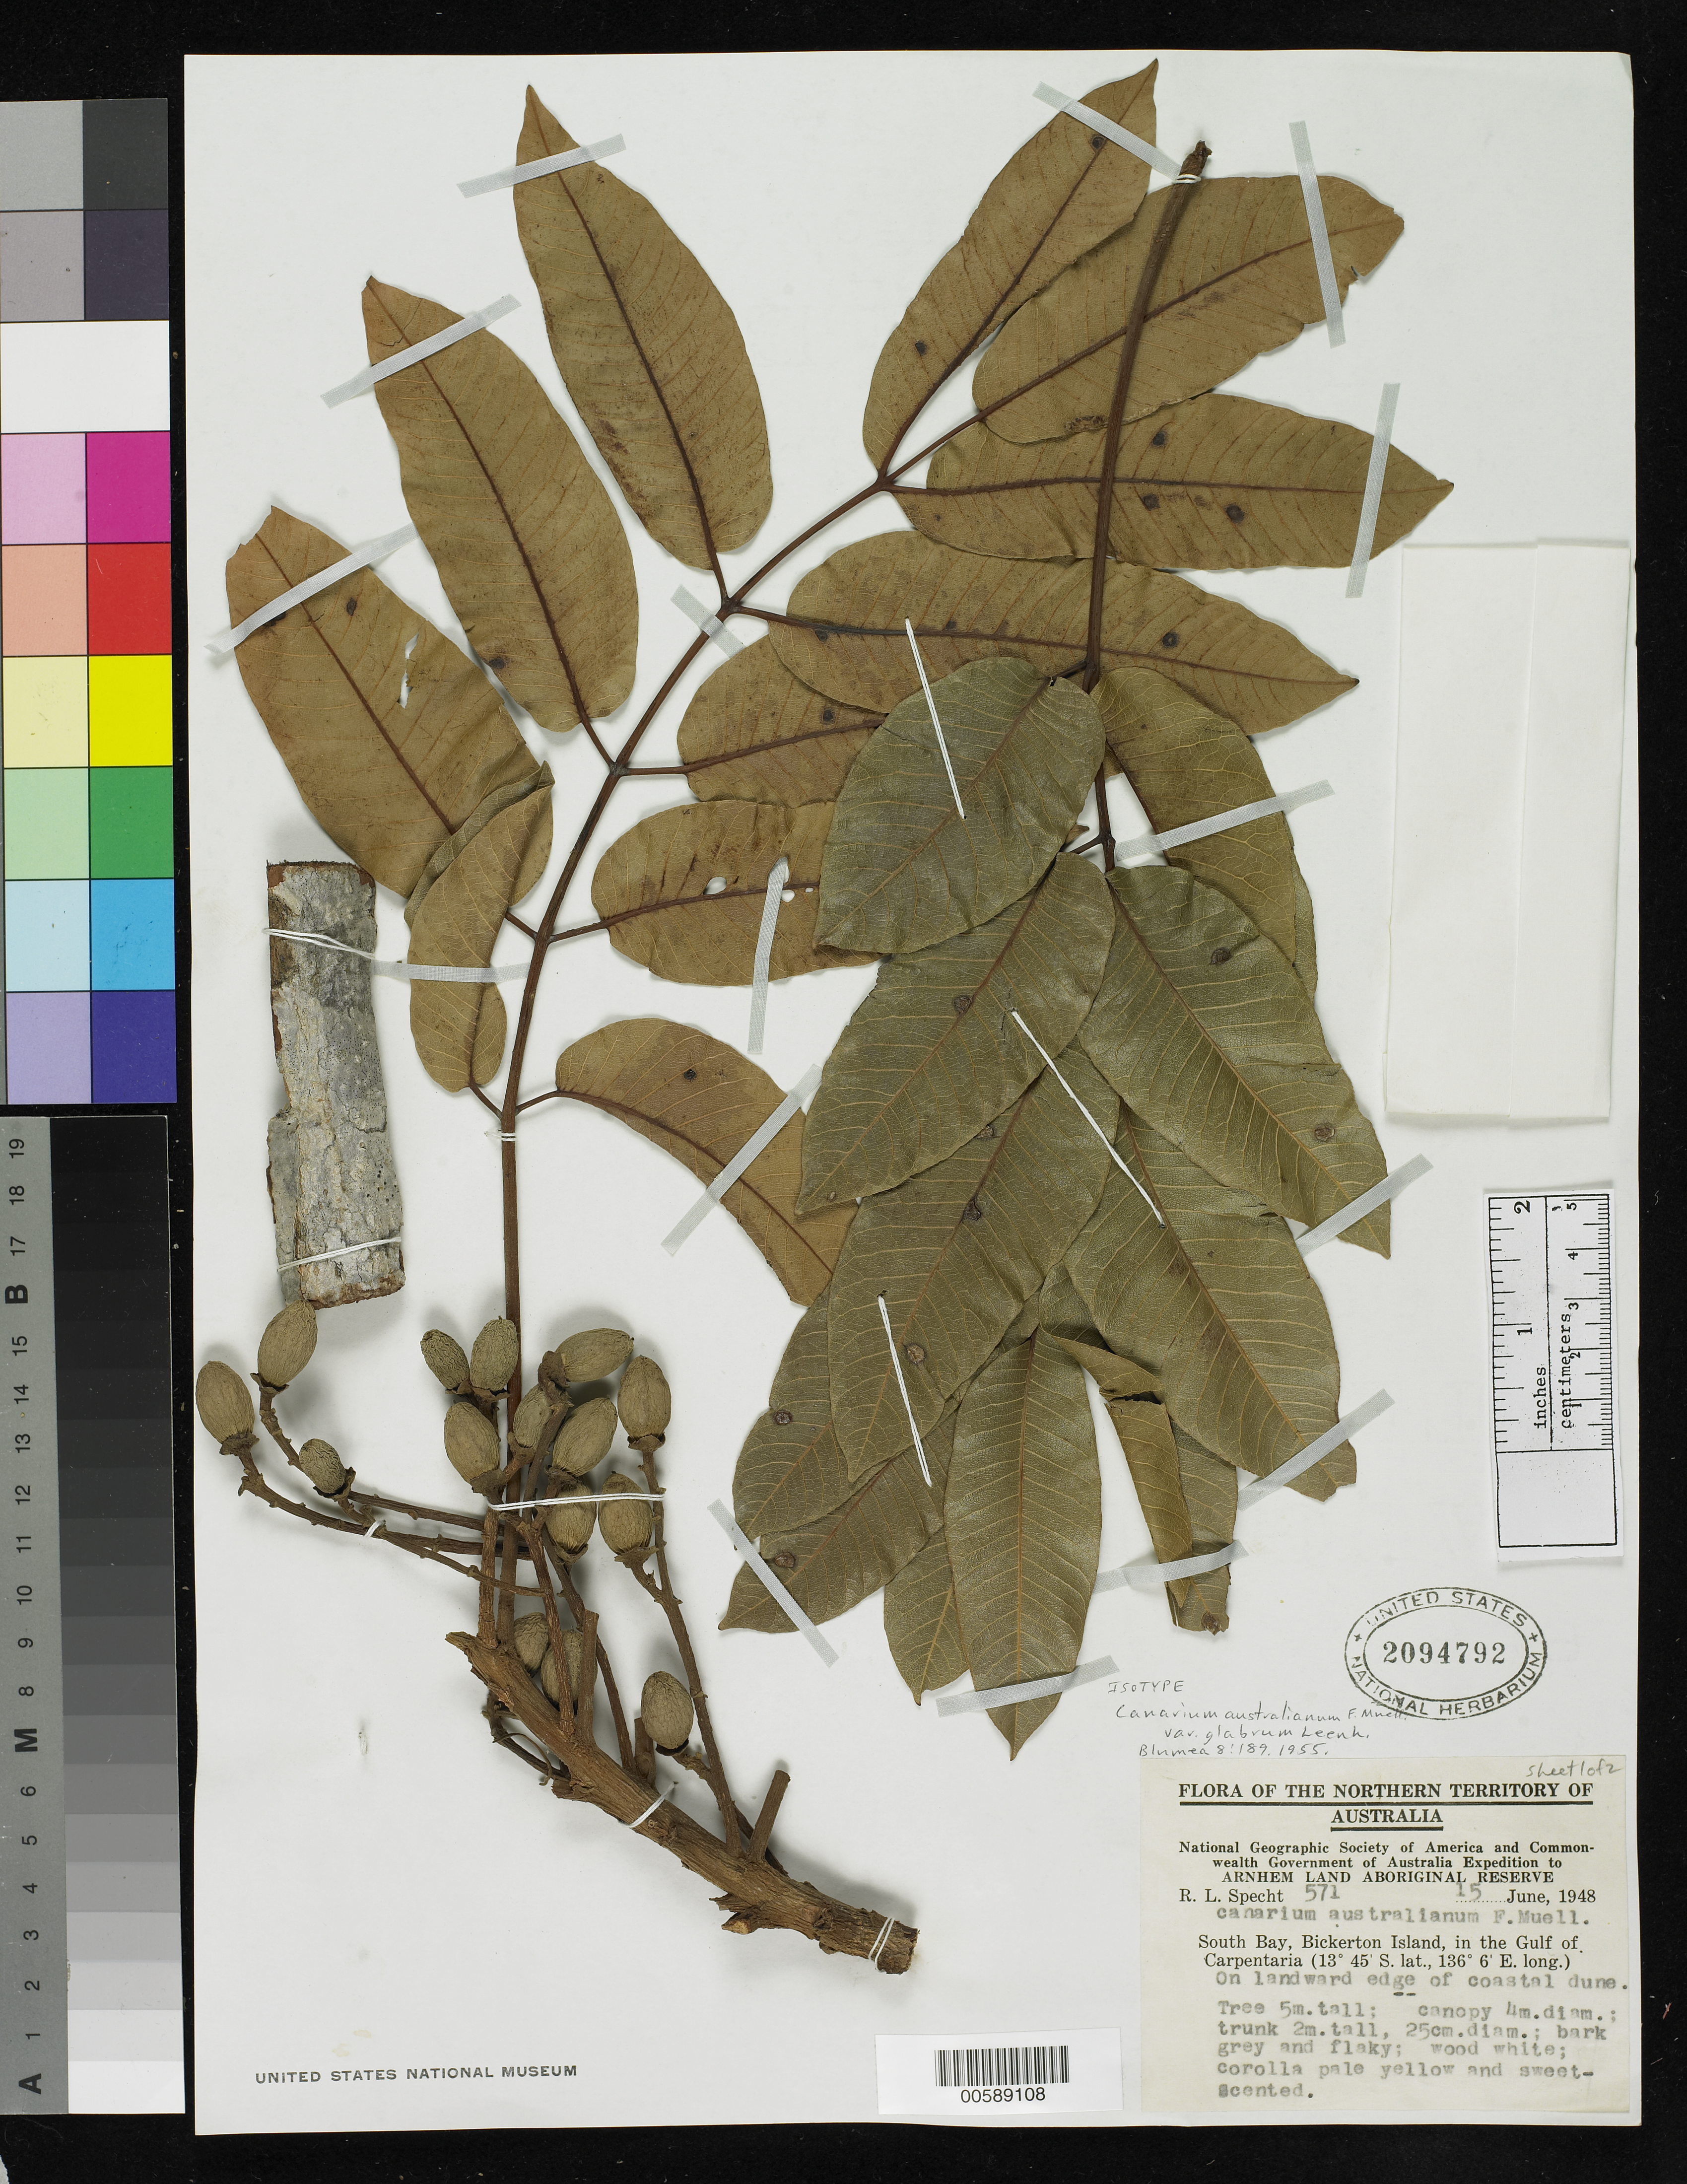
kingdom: Plantae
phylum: Tracheophyta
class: Magnoliopsida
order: Sapindales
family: Burseraceae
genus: Canarium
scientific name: Canarium australianum var. glabrum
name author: Leenh.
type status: Isotype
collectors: R. L. Specht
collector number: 571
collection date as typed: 15 Jun 1948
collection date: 1948-06-15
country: Australia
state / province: Northern Territory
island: Bickerton Island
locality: South Bay, Bickerton Island, in Gulf of Carpentaria.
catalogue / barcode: US 2094792